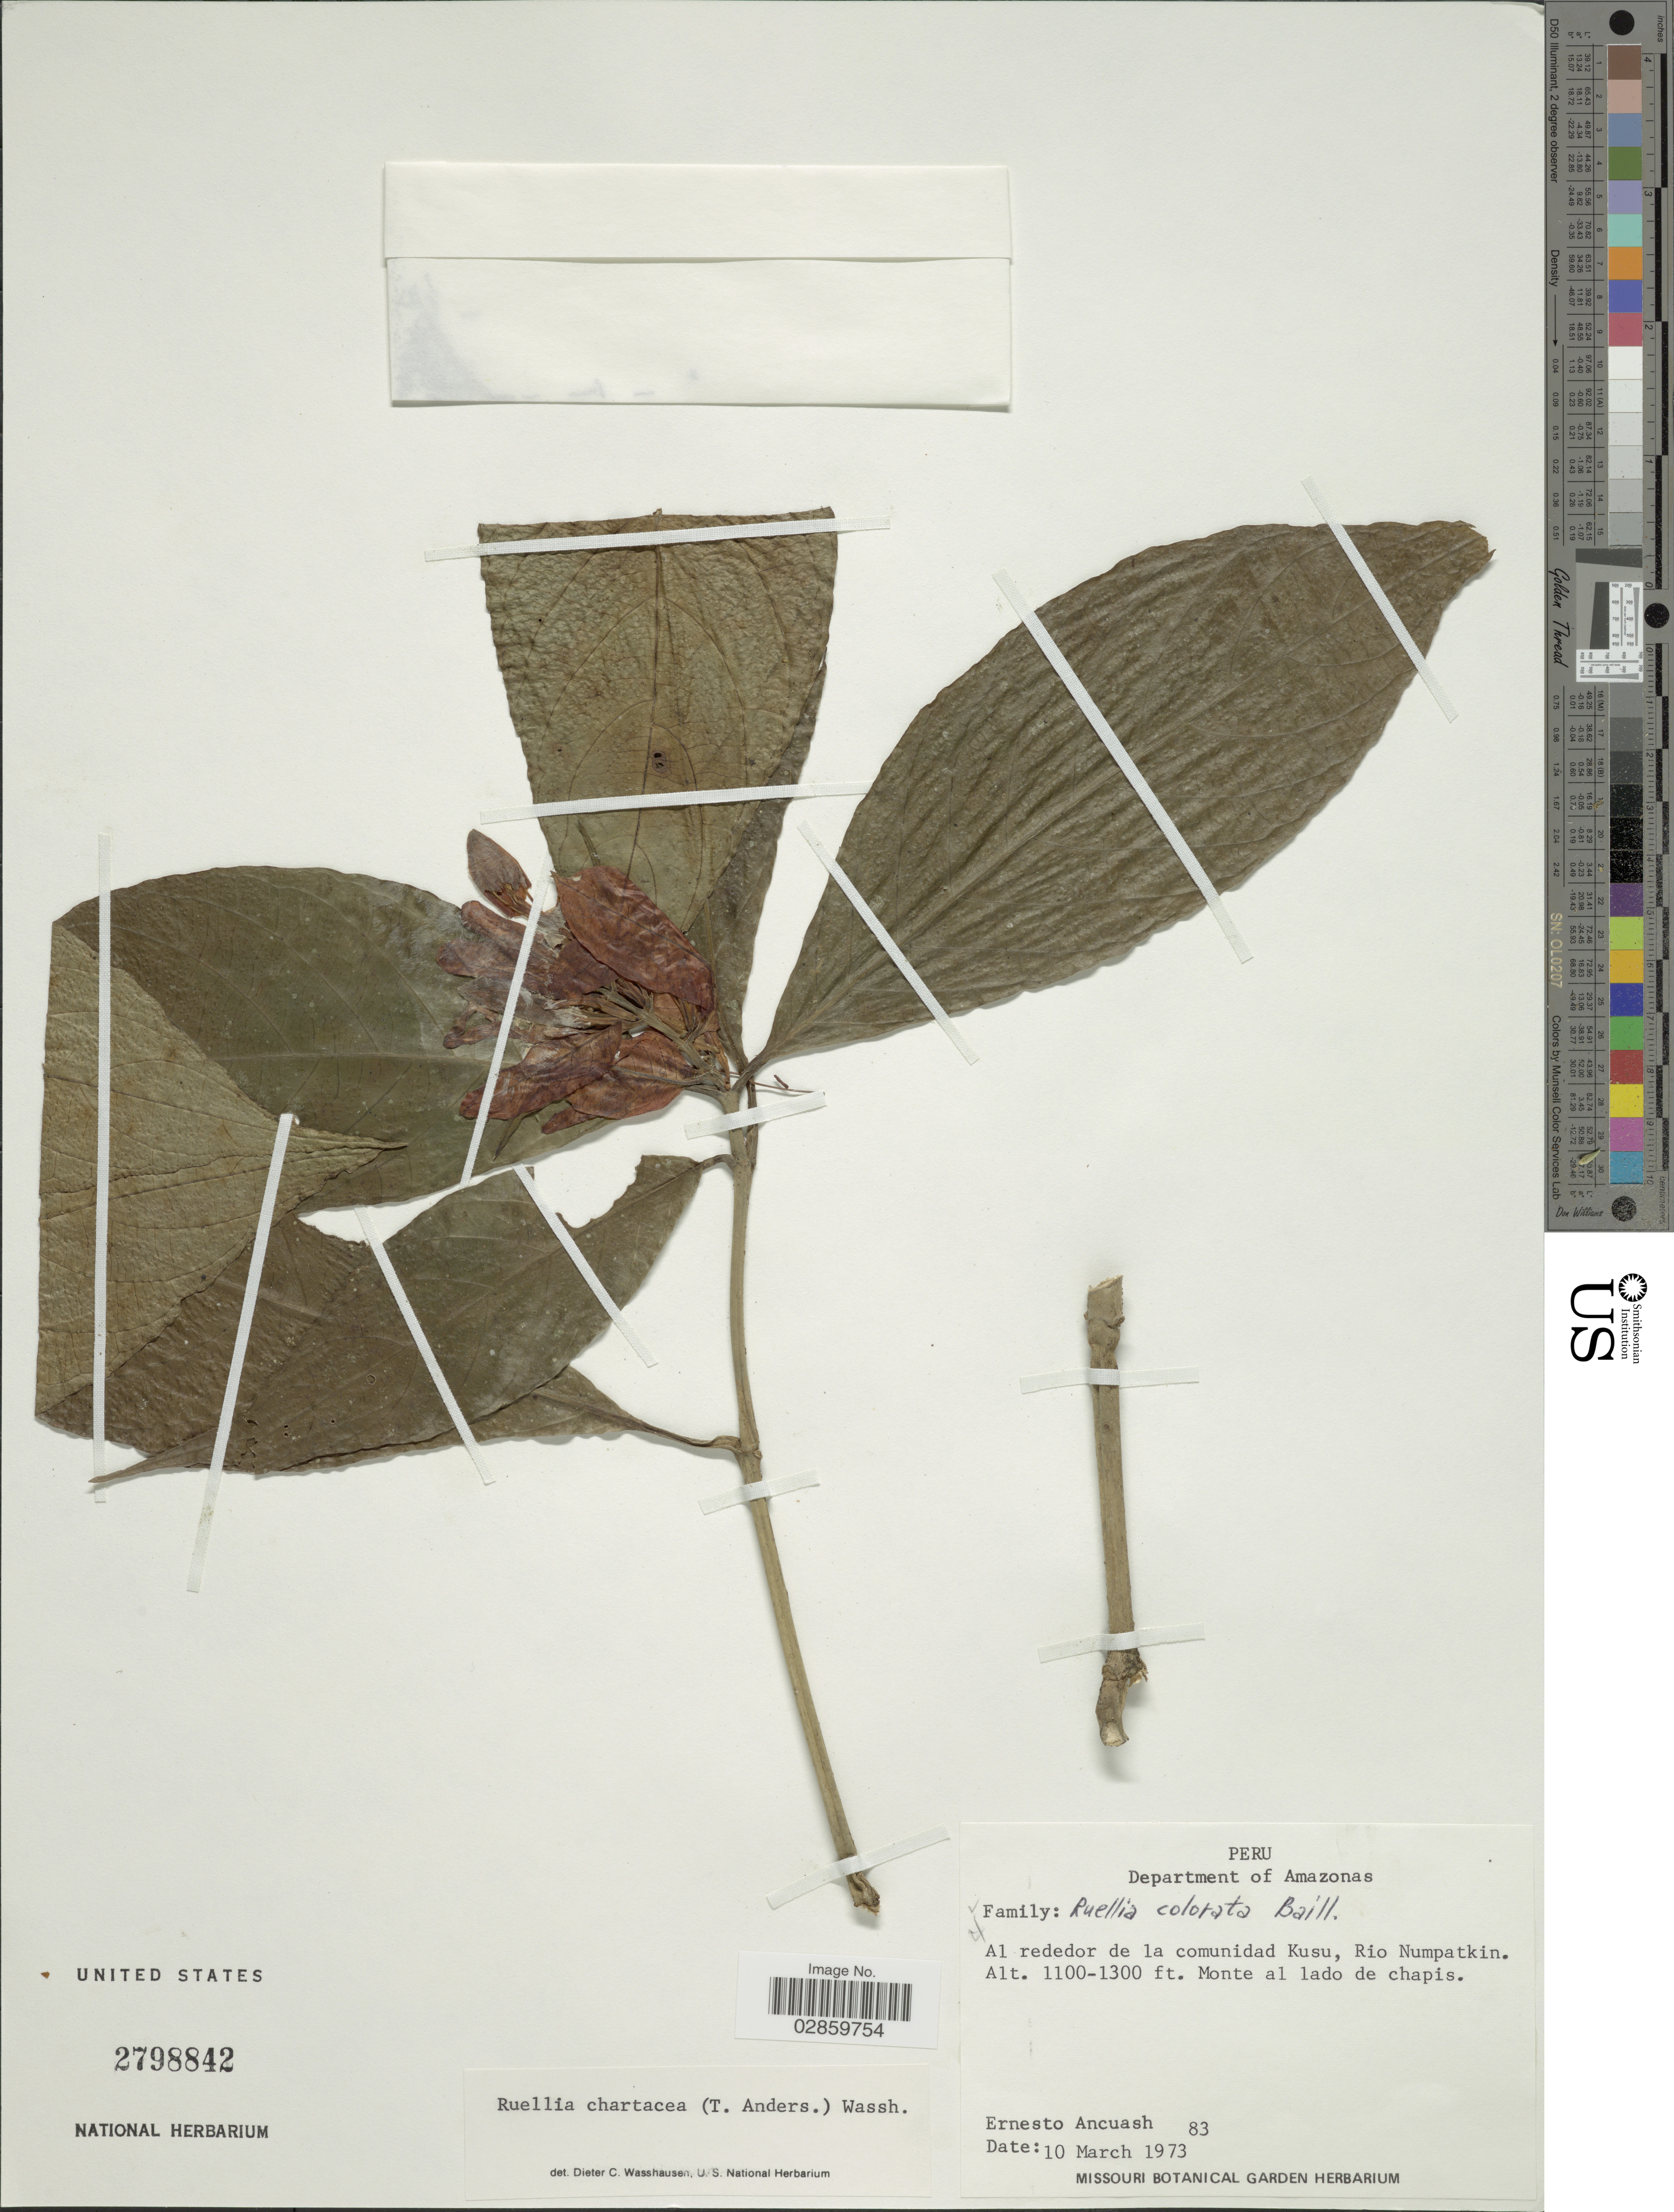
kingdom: Plantae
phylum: Tracheophyta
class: Magnoliopsida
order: Lamiales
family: Acanthaceae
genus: Ruellia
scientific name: Ruellia chartacea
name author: (T. Anderson) Wassh.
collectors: E. Ancuash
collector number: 83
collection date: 1973-03-10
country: Peru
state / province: Amazonas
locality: Department of Amazonas. Al rededor de la comunidad Kusu, Rio Numpatkin.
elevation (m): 335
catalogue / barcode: US 2798842